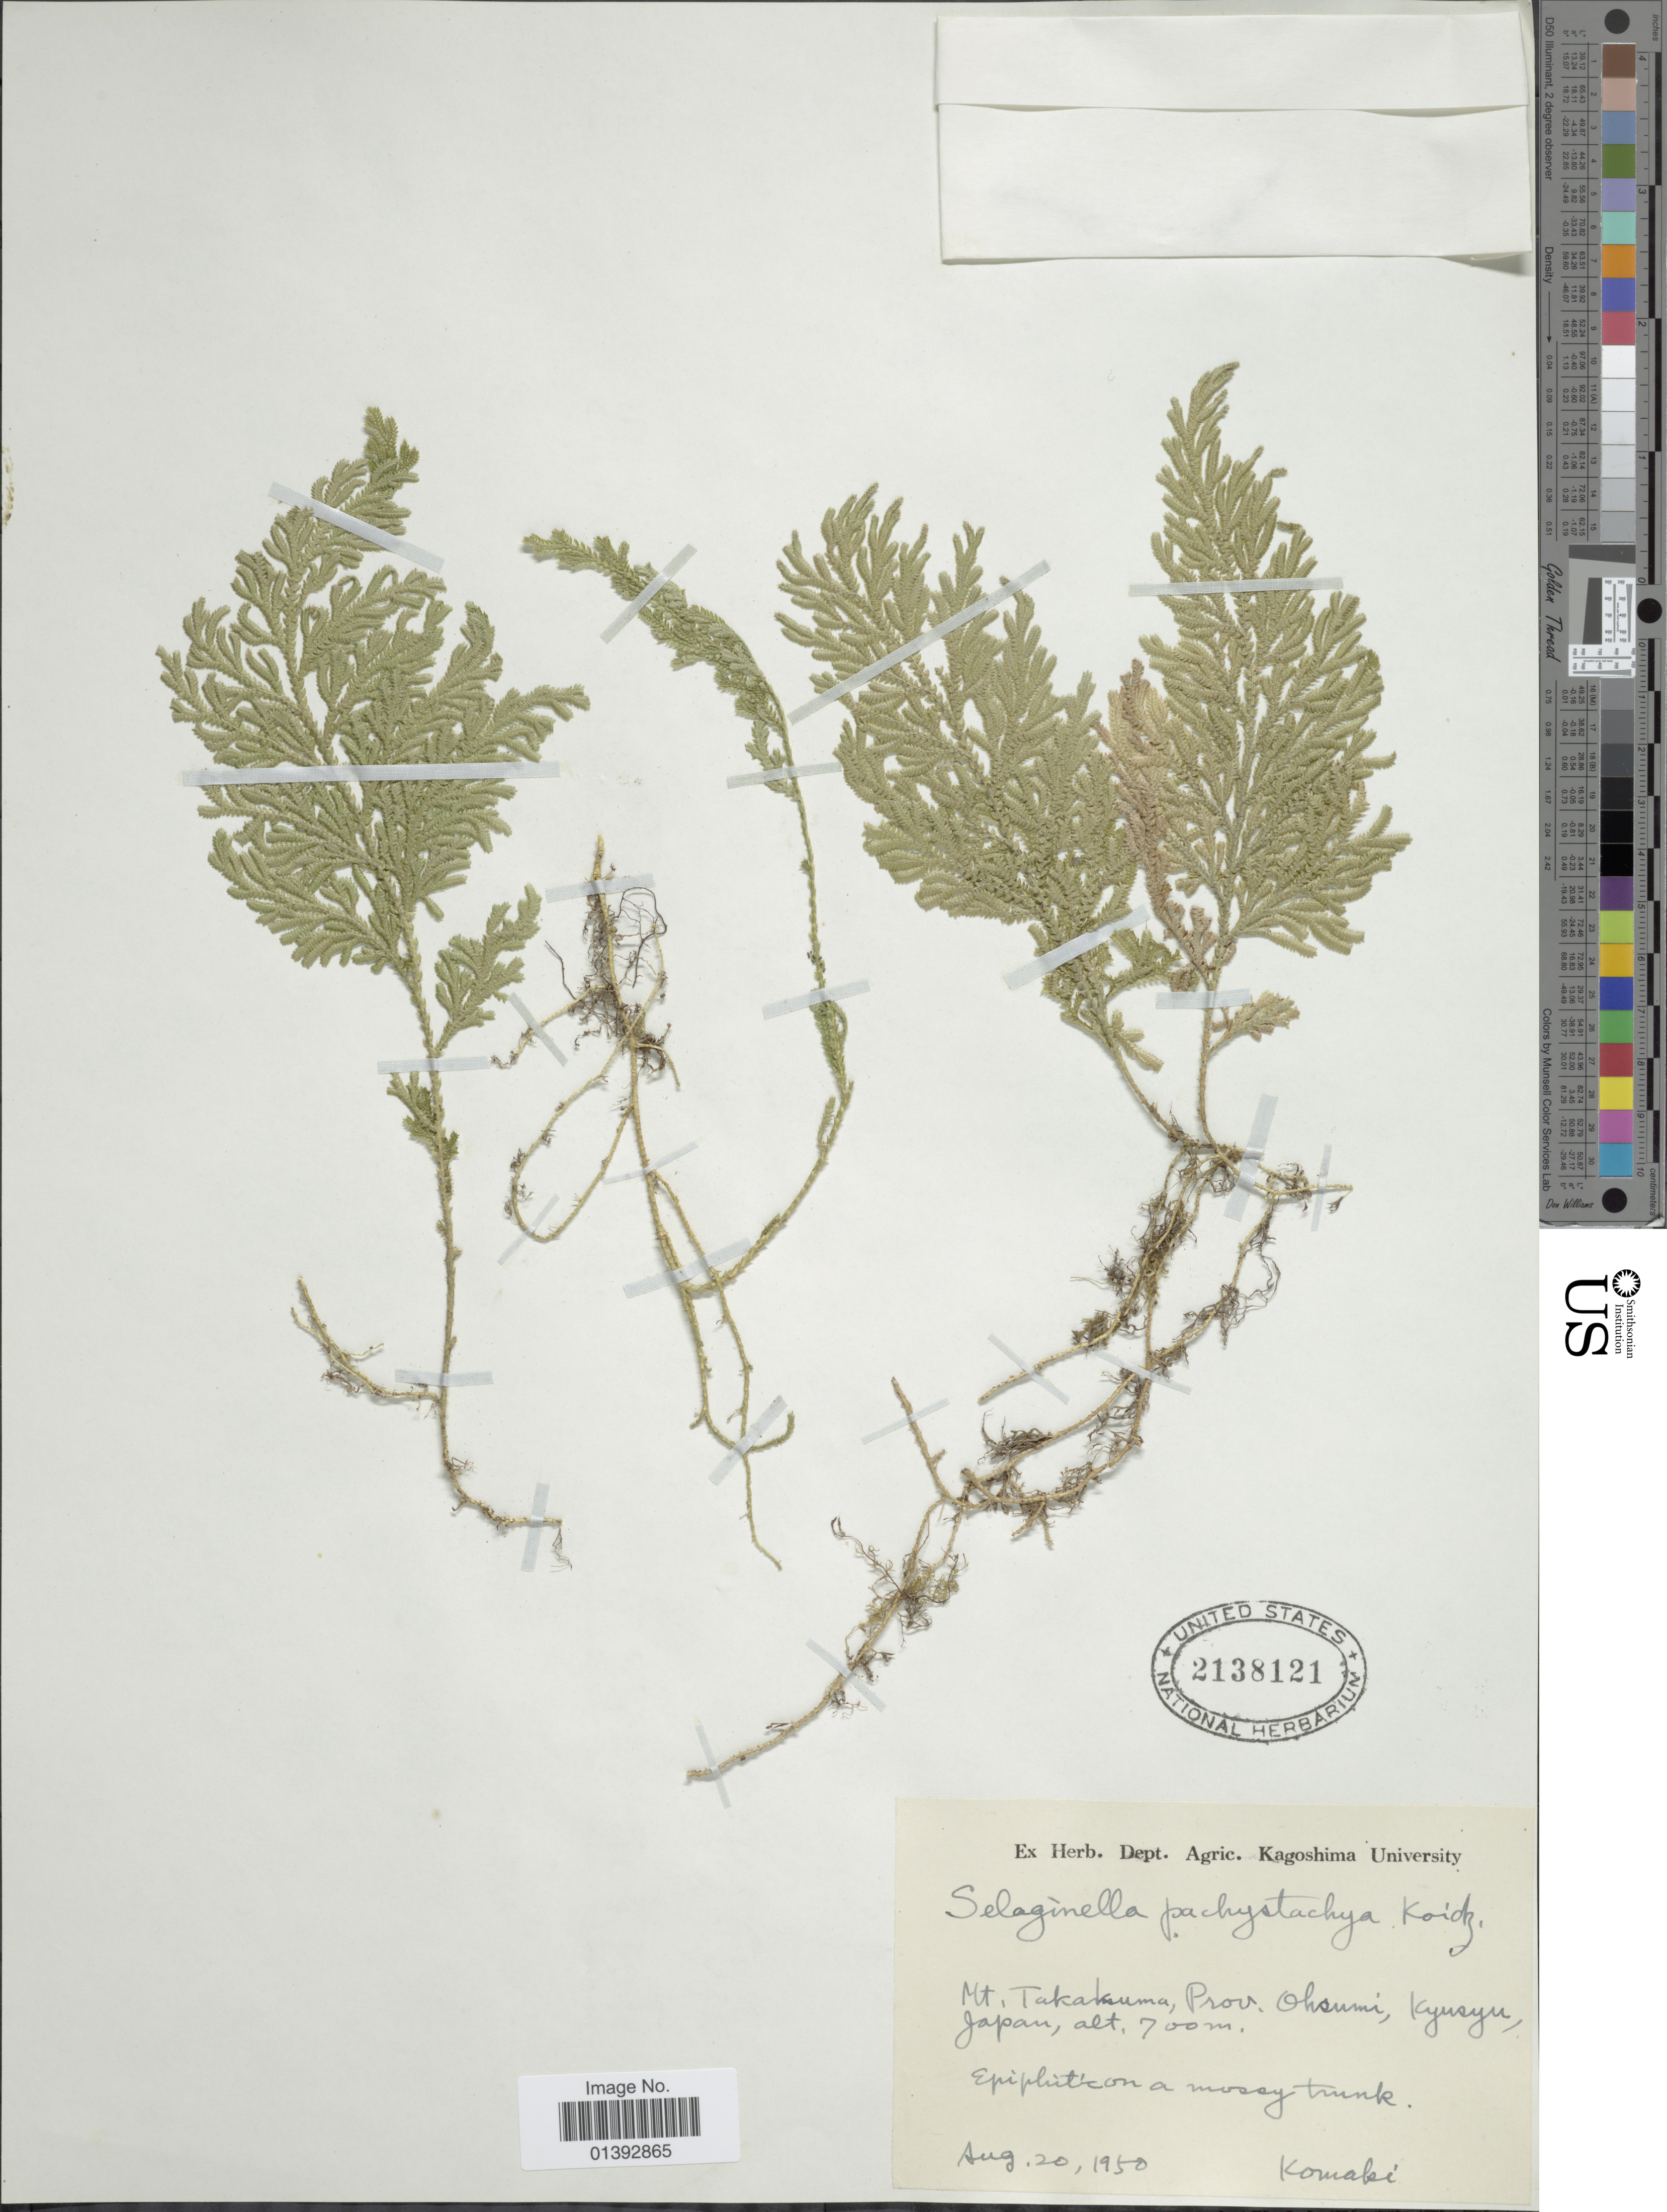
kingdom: Plantae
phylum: Tracheophyta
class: Lycopodiopsida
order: Selaginellales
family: Selaginellaceae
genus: Selaginella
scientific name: Selaginella involvens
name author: (Sw.) Spring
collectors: -. Komaki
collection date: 1950-08-20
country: Japan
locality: Mt. Takakuma, prov. Ohsumi, Kyusyu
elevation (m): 700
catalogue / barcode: US 2138121